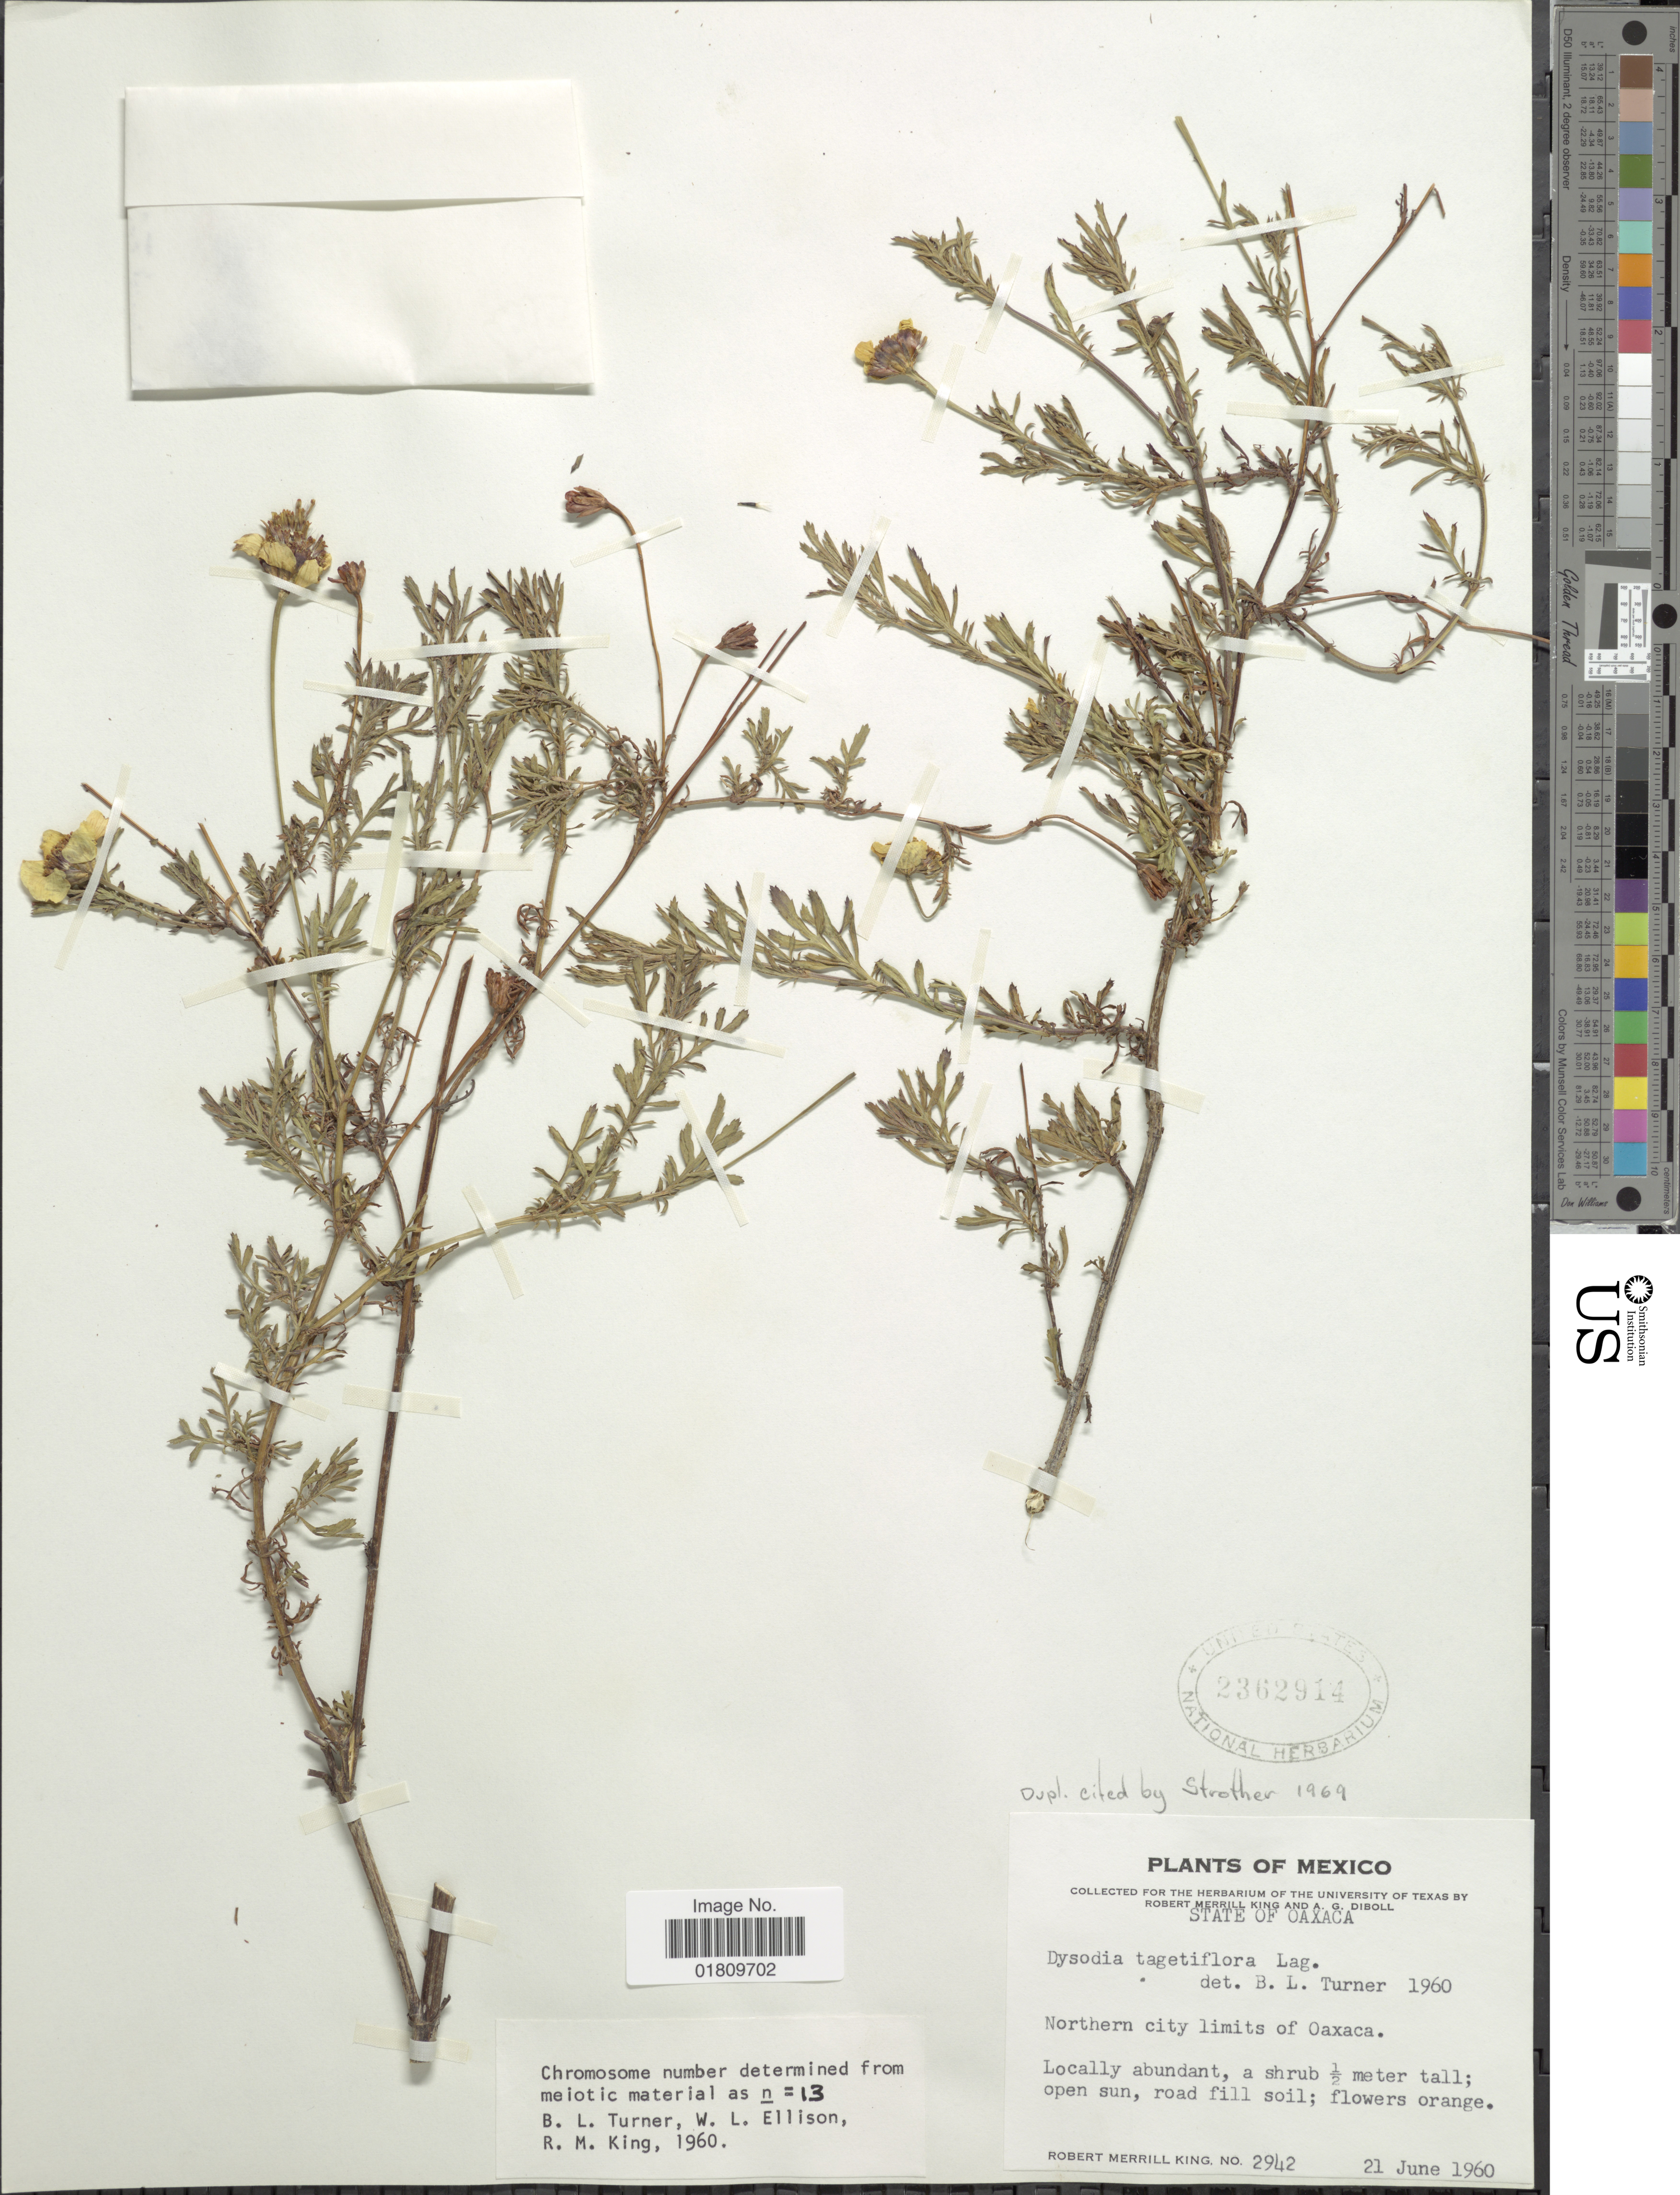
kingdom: Plantae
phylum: Tracheophyta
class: Magnoliopsida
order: Asterales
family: Asteraceae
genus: Dyssodia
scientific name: Dyssodia tagetiflora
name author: Lag.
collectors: R. M. King & A. Diboll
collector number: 2942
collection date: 1960-06-21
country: Mexico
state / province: Oaxaca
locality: Northern city limits of Oaxaca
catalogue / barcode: US 2362914